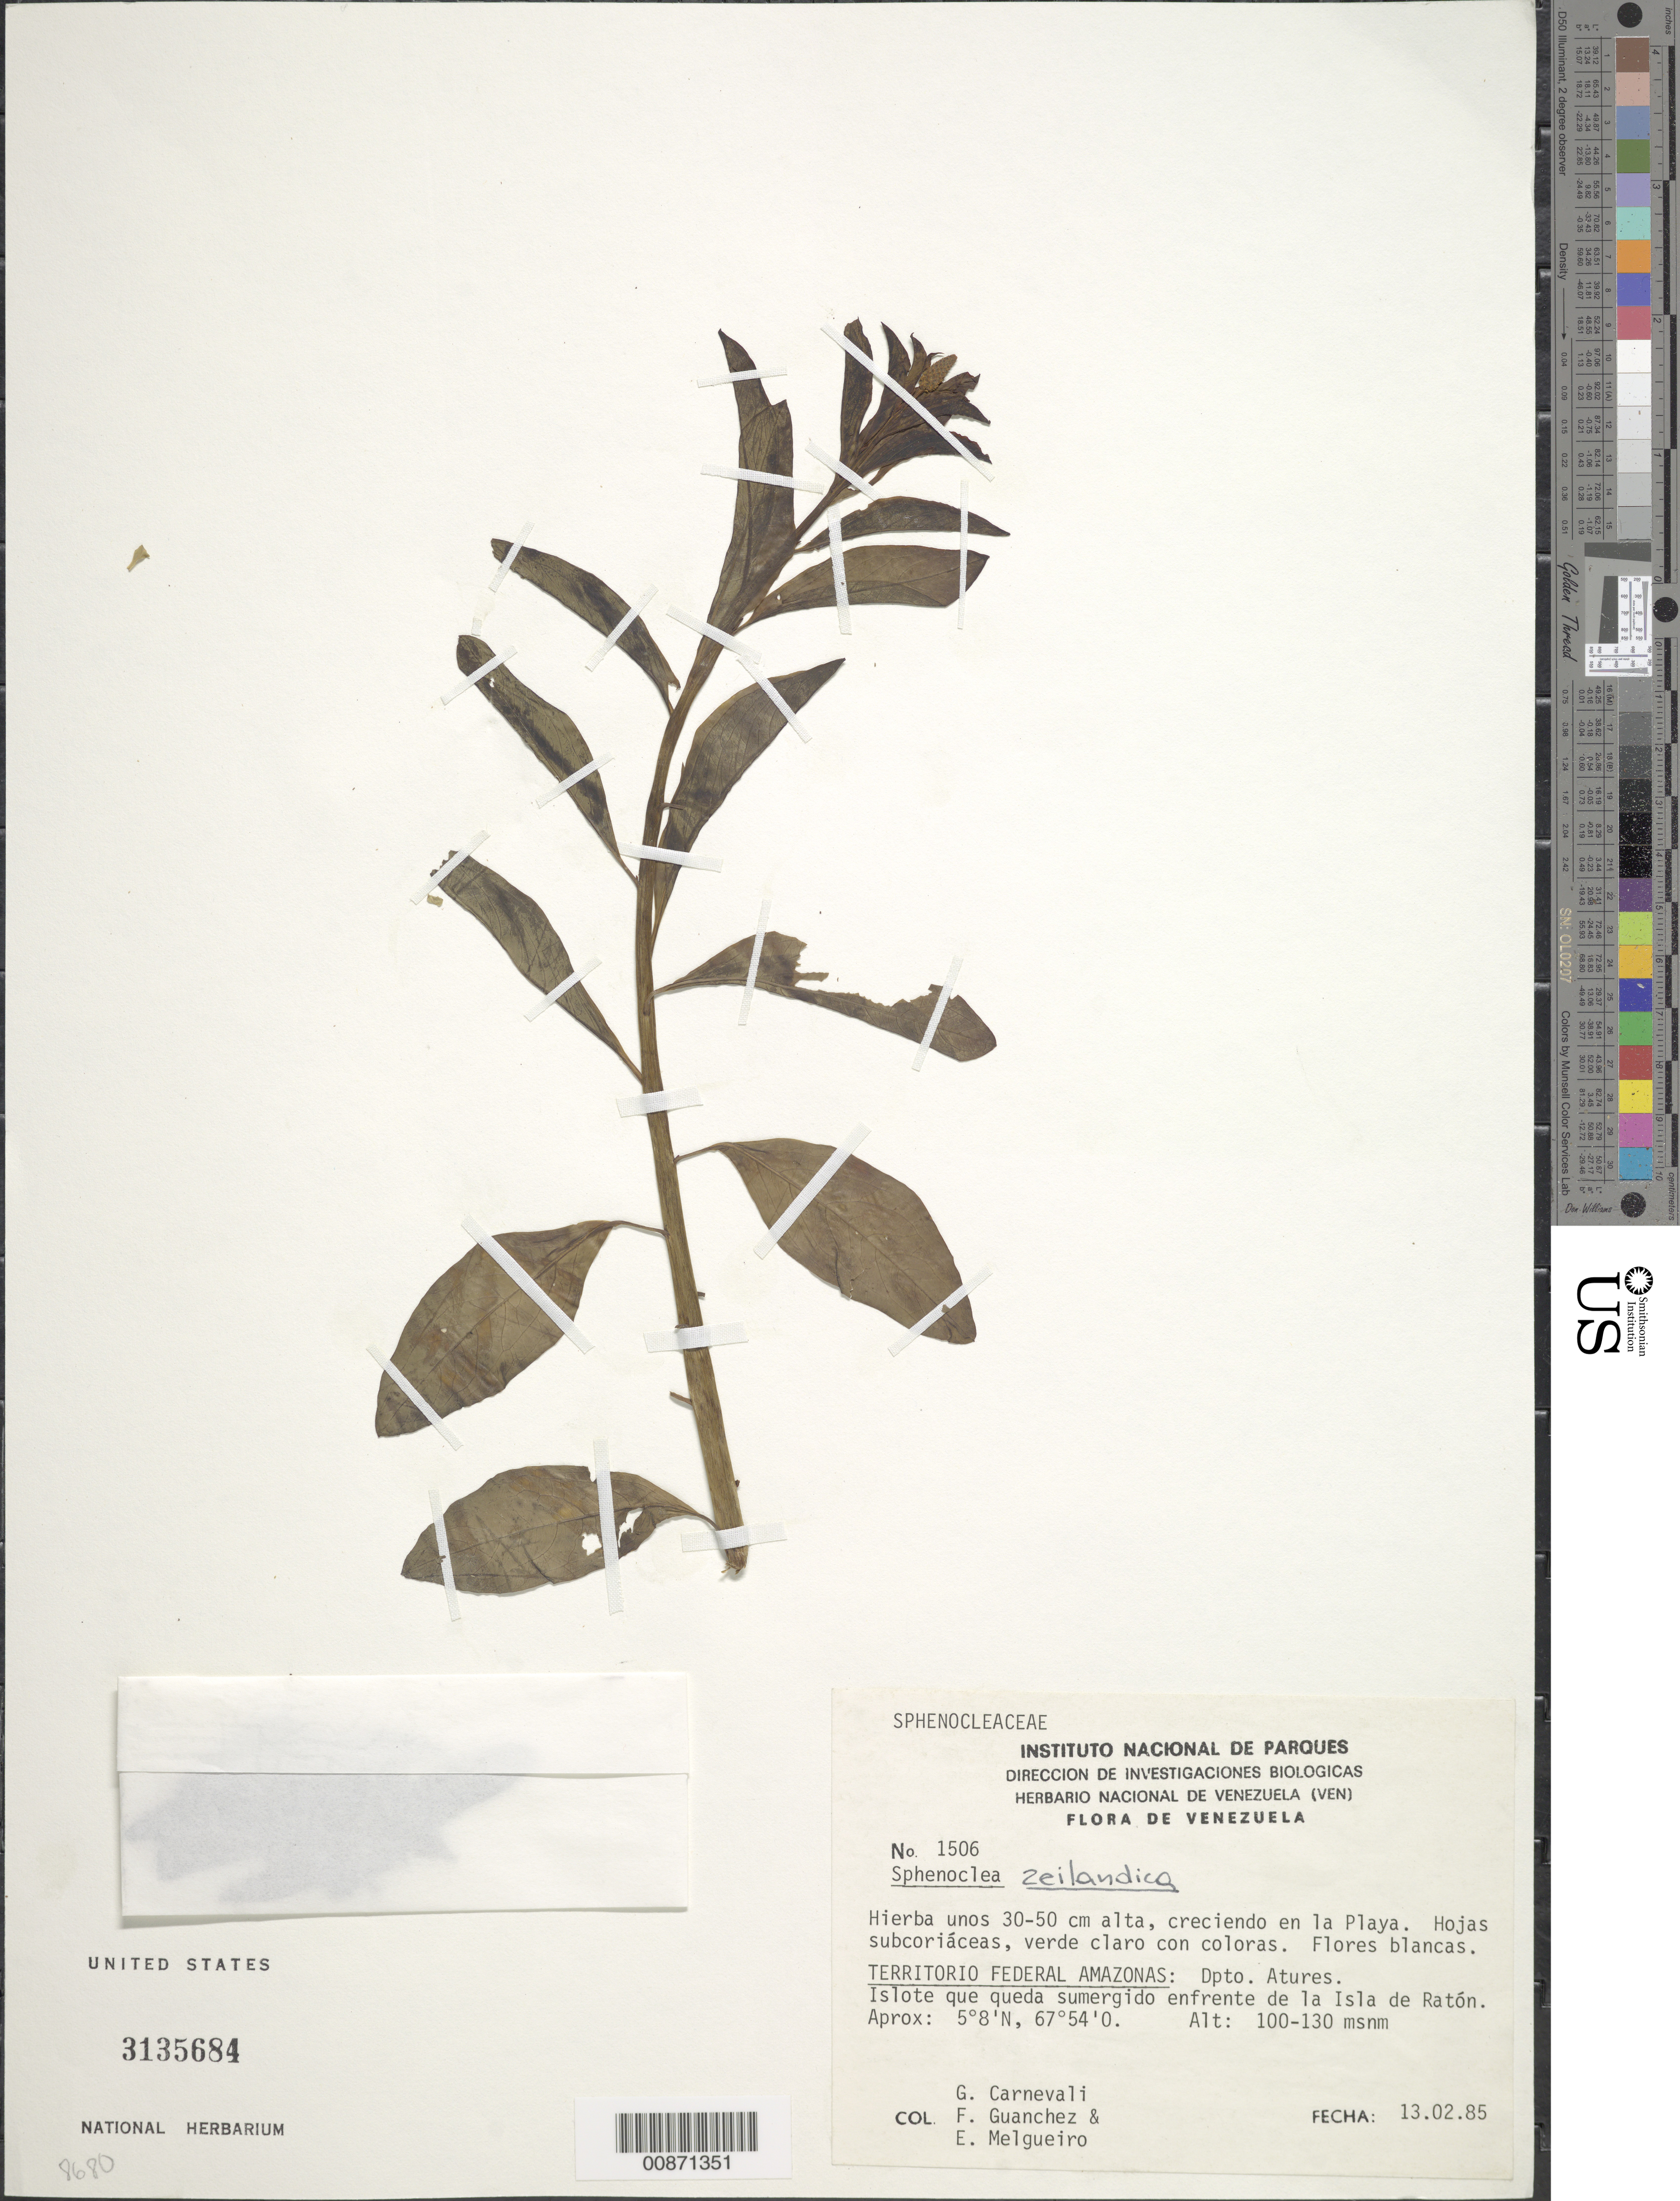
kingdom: Plantae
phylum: Tracheophyta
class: Magnoliopsida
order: Solanales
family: Sphenocleaceae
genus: Sphenoclea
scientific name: Sphenoclea zeylanica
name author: Gaertn.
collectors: G. Carnevali, F. Guánchez M. & E. Melgueiro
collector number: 1506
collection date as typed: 13-Feb-85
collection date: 1985-02-13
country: Venezuela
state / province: Amazonas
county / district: Atures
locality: Isla Ratón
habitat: Isolte que queda sumergido; creciendo en la Playa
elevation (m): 100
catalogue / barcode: US 3135684